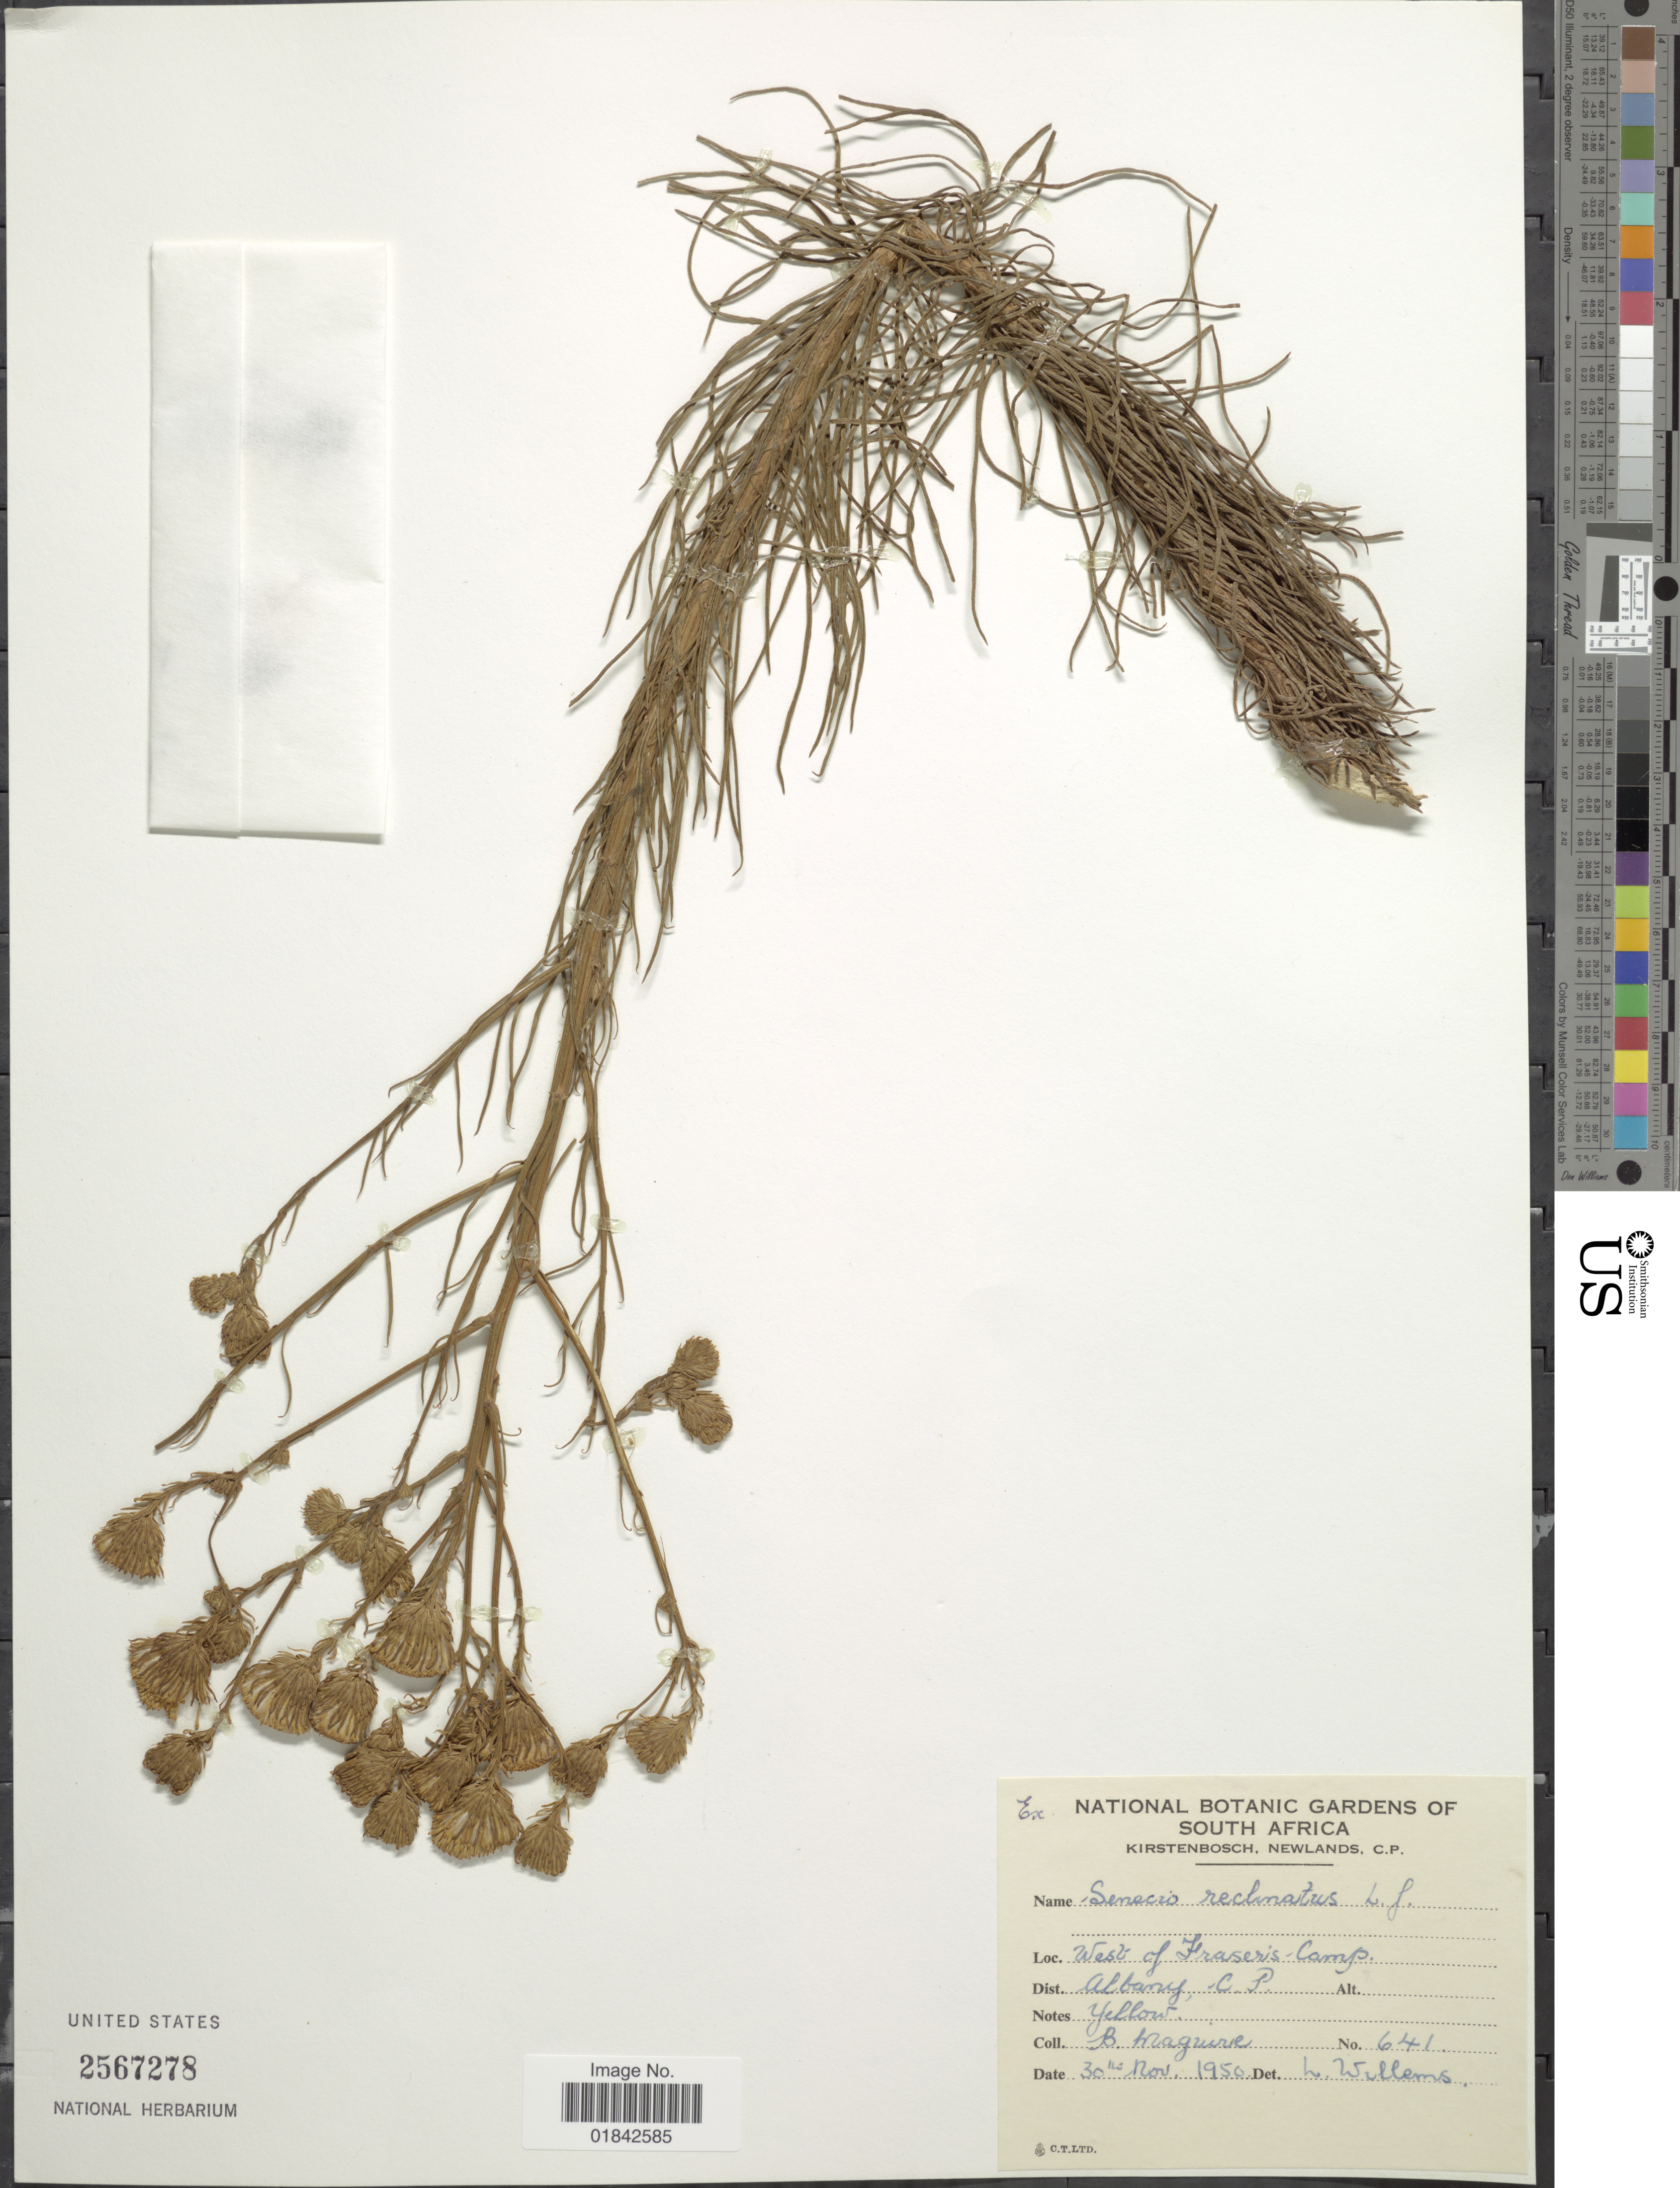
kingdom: Plantae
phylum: Tracheophyta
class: Magnoliopsida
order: Asterales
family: Asteraceae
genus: Senecio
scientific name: Senecio reclinatus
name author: L. f.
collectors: B. Maguire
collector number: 641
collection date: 1950-11-30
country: South Africa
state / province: Eastern Cape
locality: West of Fraser's Camp, Albany, C. P.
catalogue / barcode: US 2567278